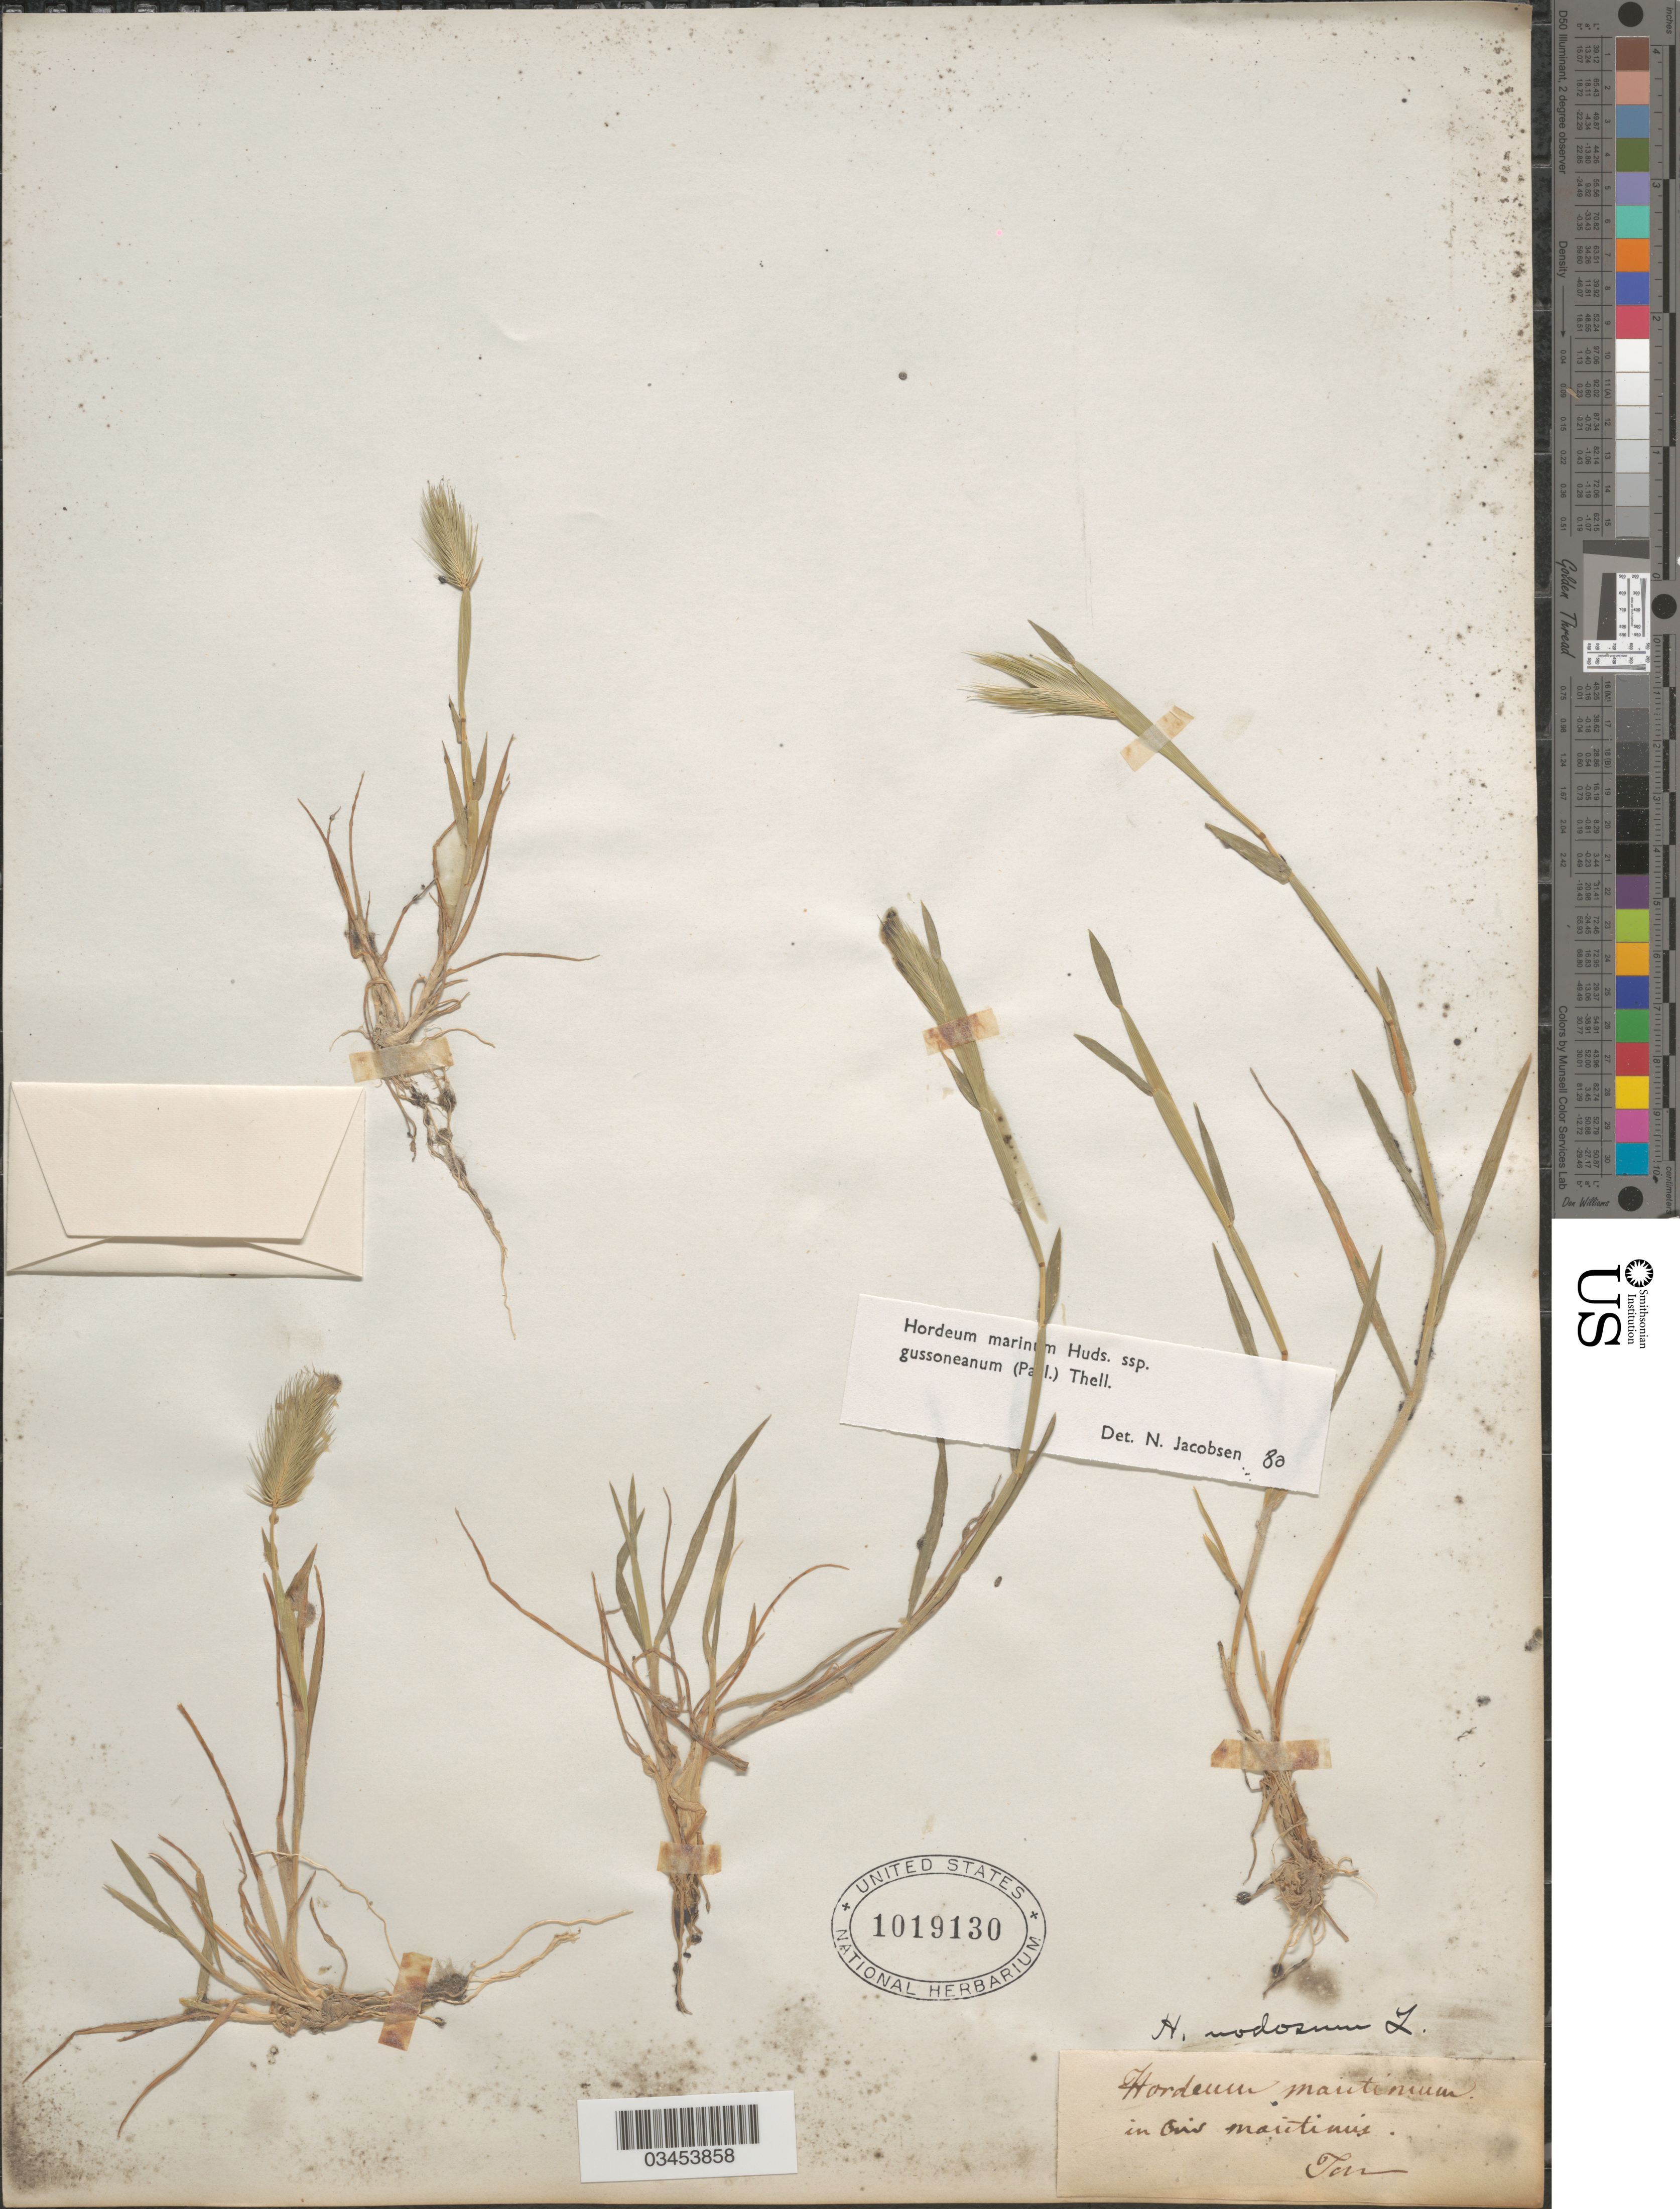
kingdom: Plantae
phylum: Tracheophyta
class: Liliopsida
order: Poales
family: Poaceae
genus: Hordeum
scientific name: Hordeum marinum subsp. gussoneanum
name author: (Parl.) Thell.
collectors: Tomm.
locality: In Onis [interpreted] maritimis.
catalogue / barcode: US 1019130